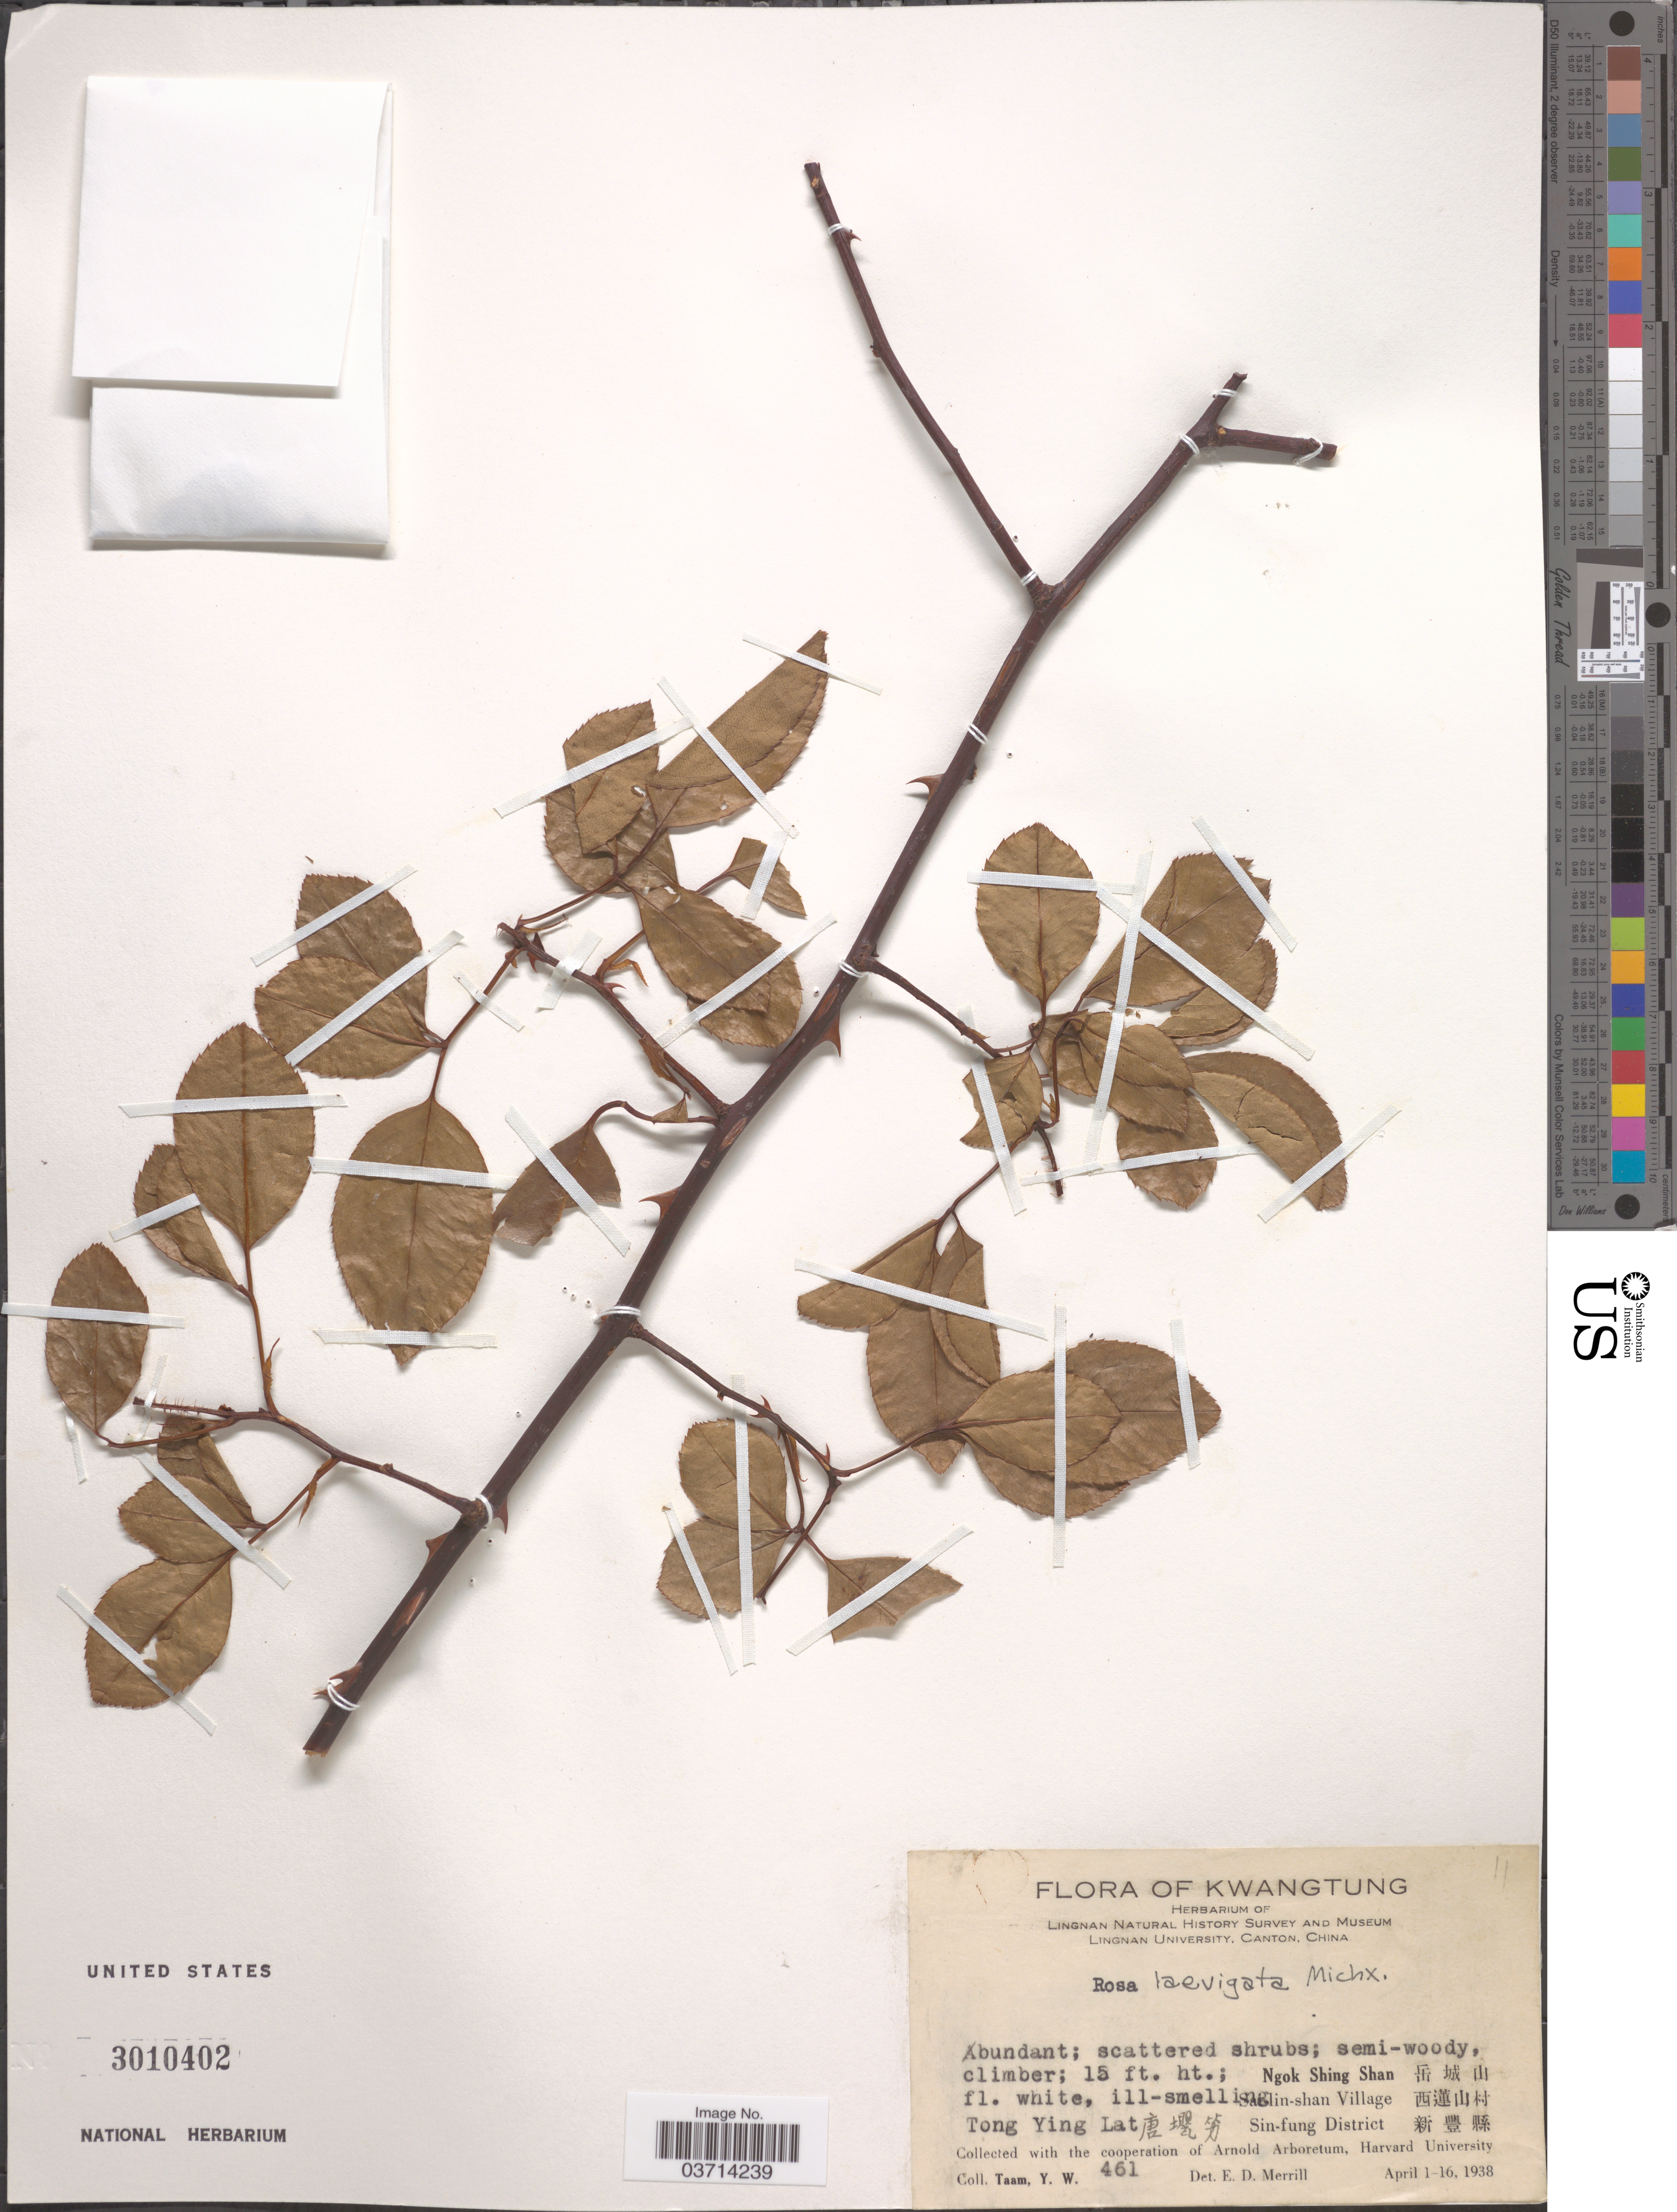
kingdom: Plantae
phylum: Tracheophyta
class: Magnoliopsida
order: Rosales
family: Rosaceae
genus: Rosa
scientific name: Rosa laevigata var. typica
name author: Herr.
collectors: Y. W. Taam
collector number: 461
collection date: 1938-04-01/1938-04-16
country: China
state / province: Guangdong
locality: Kwangtung. Ngok Shing Shan X. Sai-lin-shan Village X. Sin-fung District X. Tong Ying Lat X.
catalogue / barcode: US 3010402